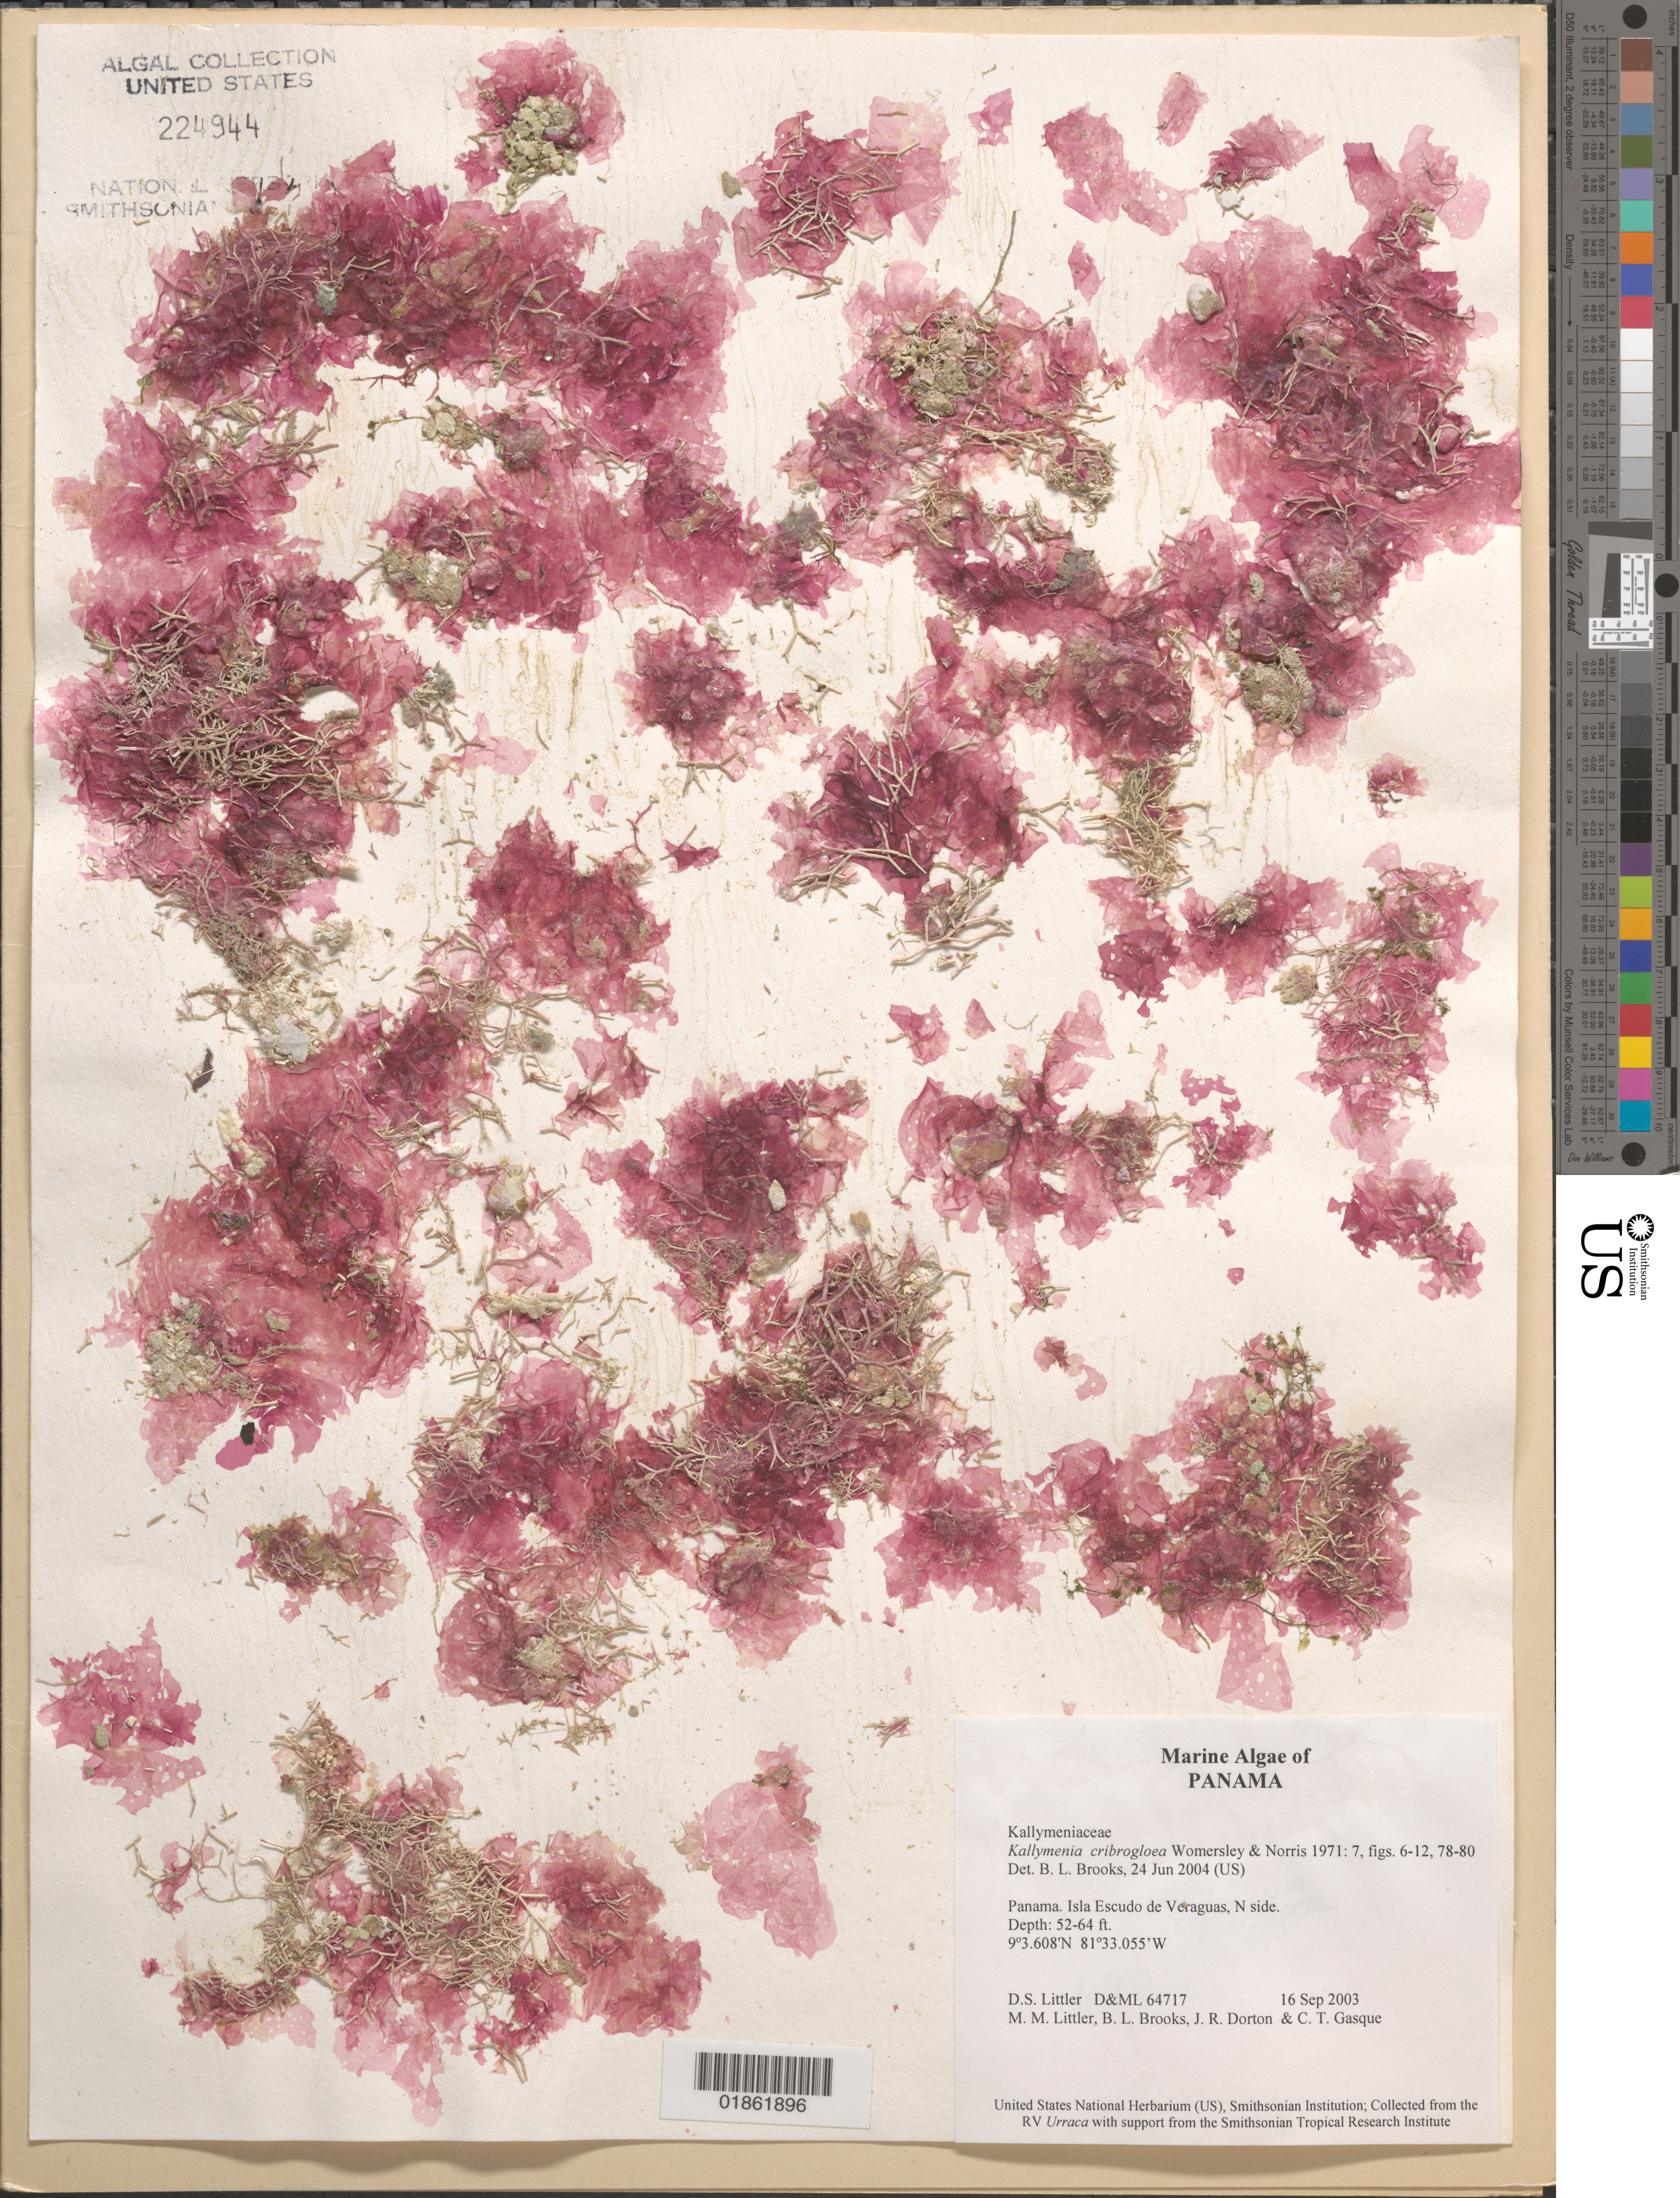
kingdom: Plantae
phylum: Rhodophyta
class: Florideophyceae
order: Gigartinales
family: Kallymeniaceae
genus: Austrokallymenia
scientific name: Austrokallymenia cribrogloea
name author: (Womersley & R.E. Norris) Huisman & G.W. Saunders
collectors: M. M. Littler, D. S. Littler & B. Brooks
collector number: D&ML 64717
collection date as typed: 16 Sep 2003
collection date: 2003-09-16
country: Panama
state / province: Bocas del Toro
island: Escudo de Veraguas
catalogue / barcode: US 224944